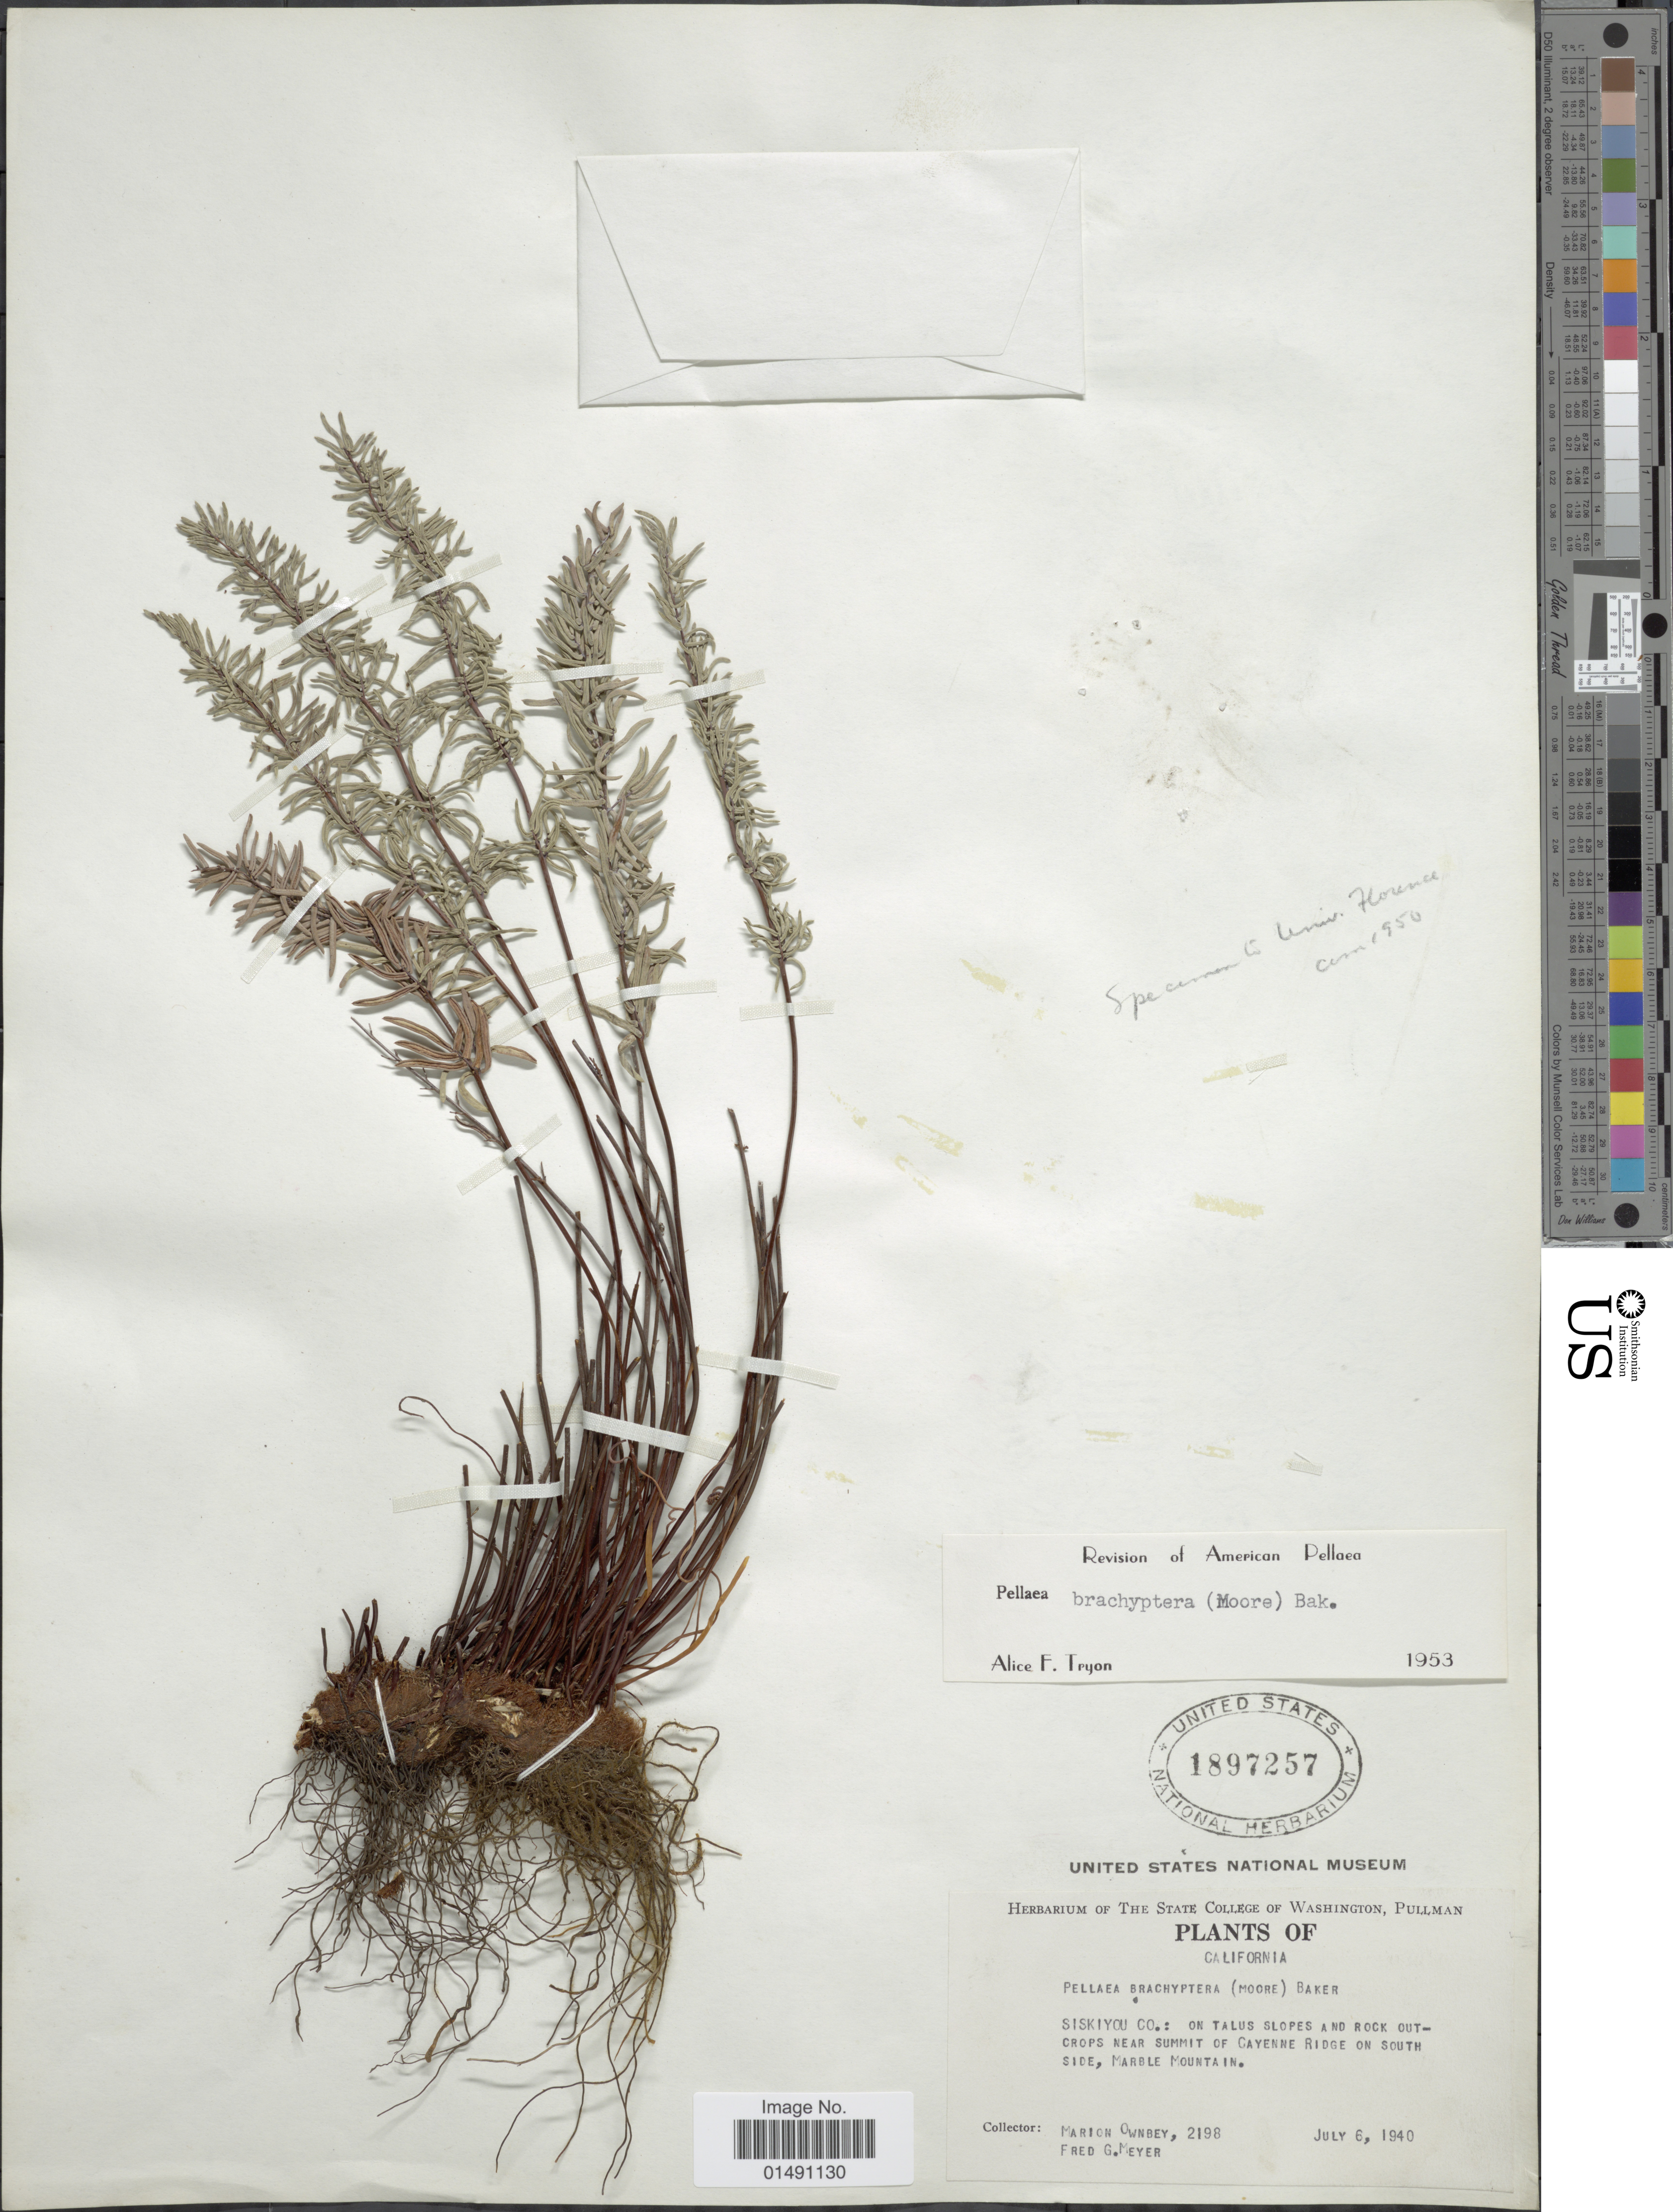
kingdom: Plantae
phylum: Tracheophyta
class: Polypodiopsida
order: Polypodiales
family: Pteridaceae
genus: Pellaea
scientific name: Pellaea brachyptera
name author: (T. Moore) Baker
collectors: F. M. Ownbey & F. G. Meyer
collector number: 2198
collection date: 1940-07-06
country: United States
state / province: California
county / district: Siskiyou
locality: Siskiyou Co.: on talus slopes and rock outcrops near summit of Gayenne Ridge on south side, Marble Mountain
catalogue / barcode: US 1897257